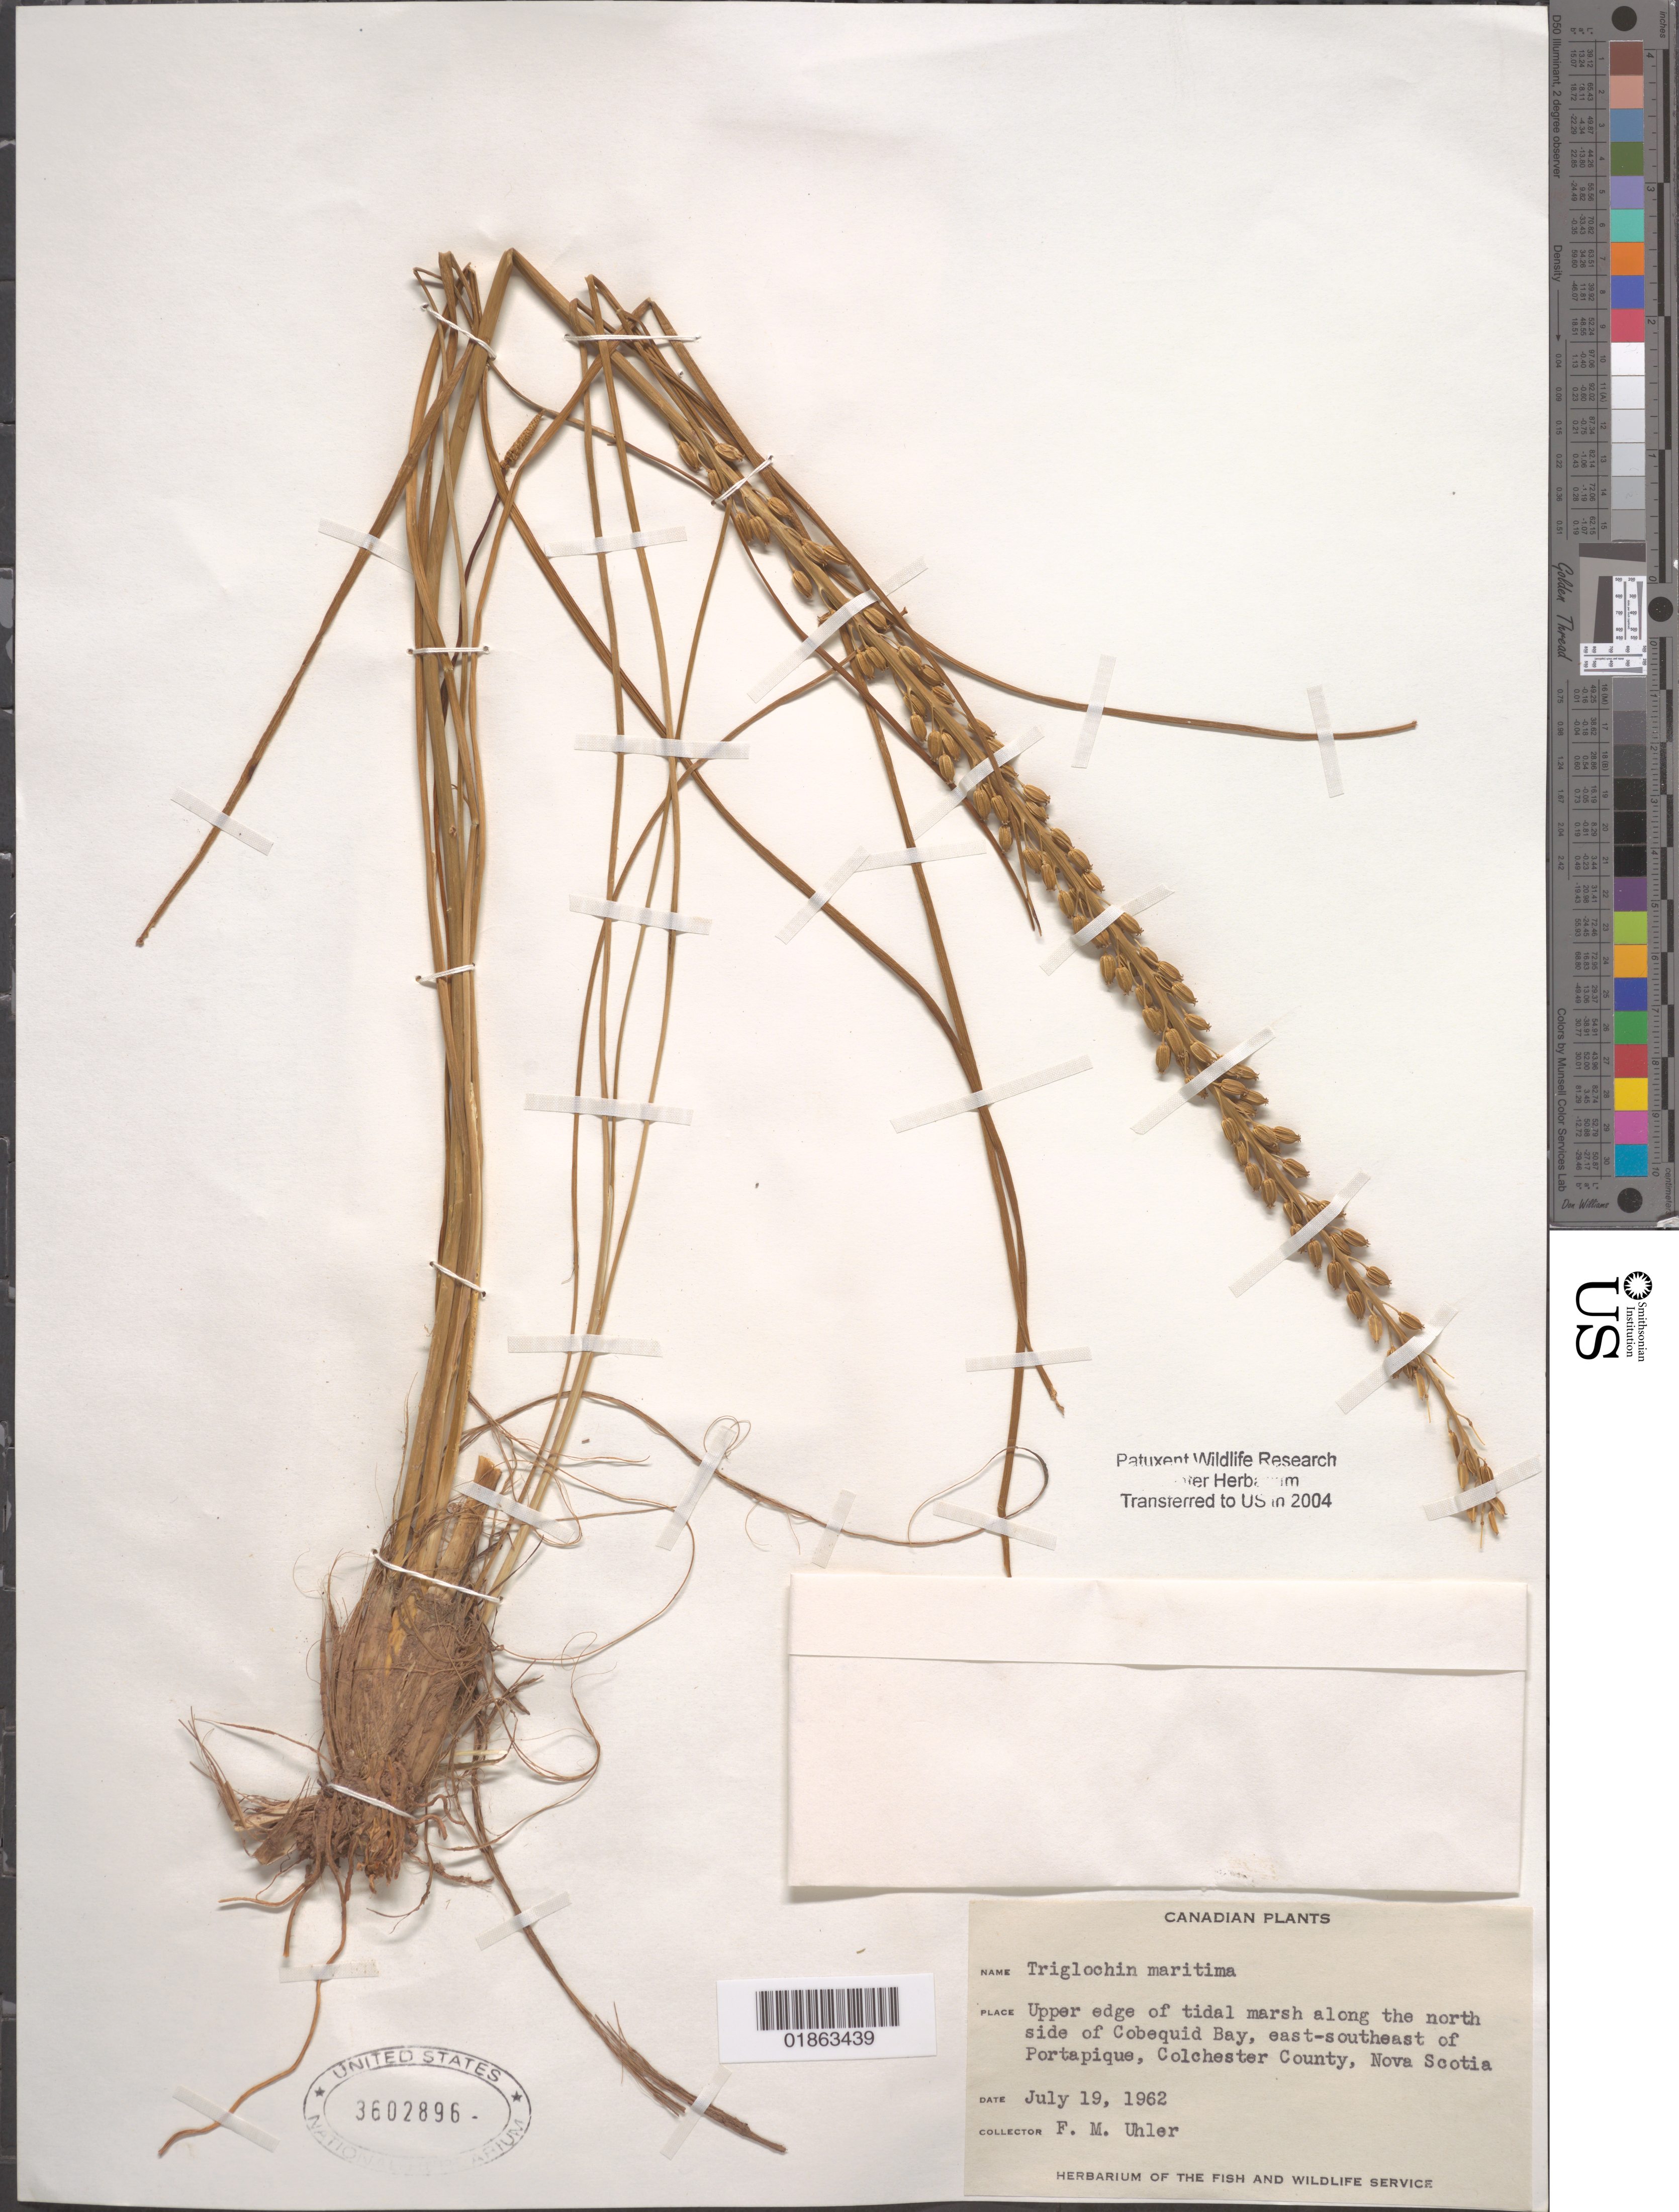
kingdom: Plantae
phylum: Tracheophyta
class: Liliopsida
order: Alismatales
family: Juncaginaceae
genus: Triglochin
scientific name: Triglochin maritima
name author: L.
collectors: F. M. Uhler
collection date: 1962-07-19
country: Canada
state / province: Nova Scotia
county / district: Colchester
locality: Along the north side of Cobequid Bay, east-southeast of Portapique.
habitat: Upper edge of tidal marsh.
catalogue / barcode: US 3602896